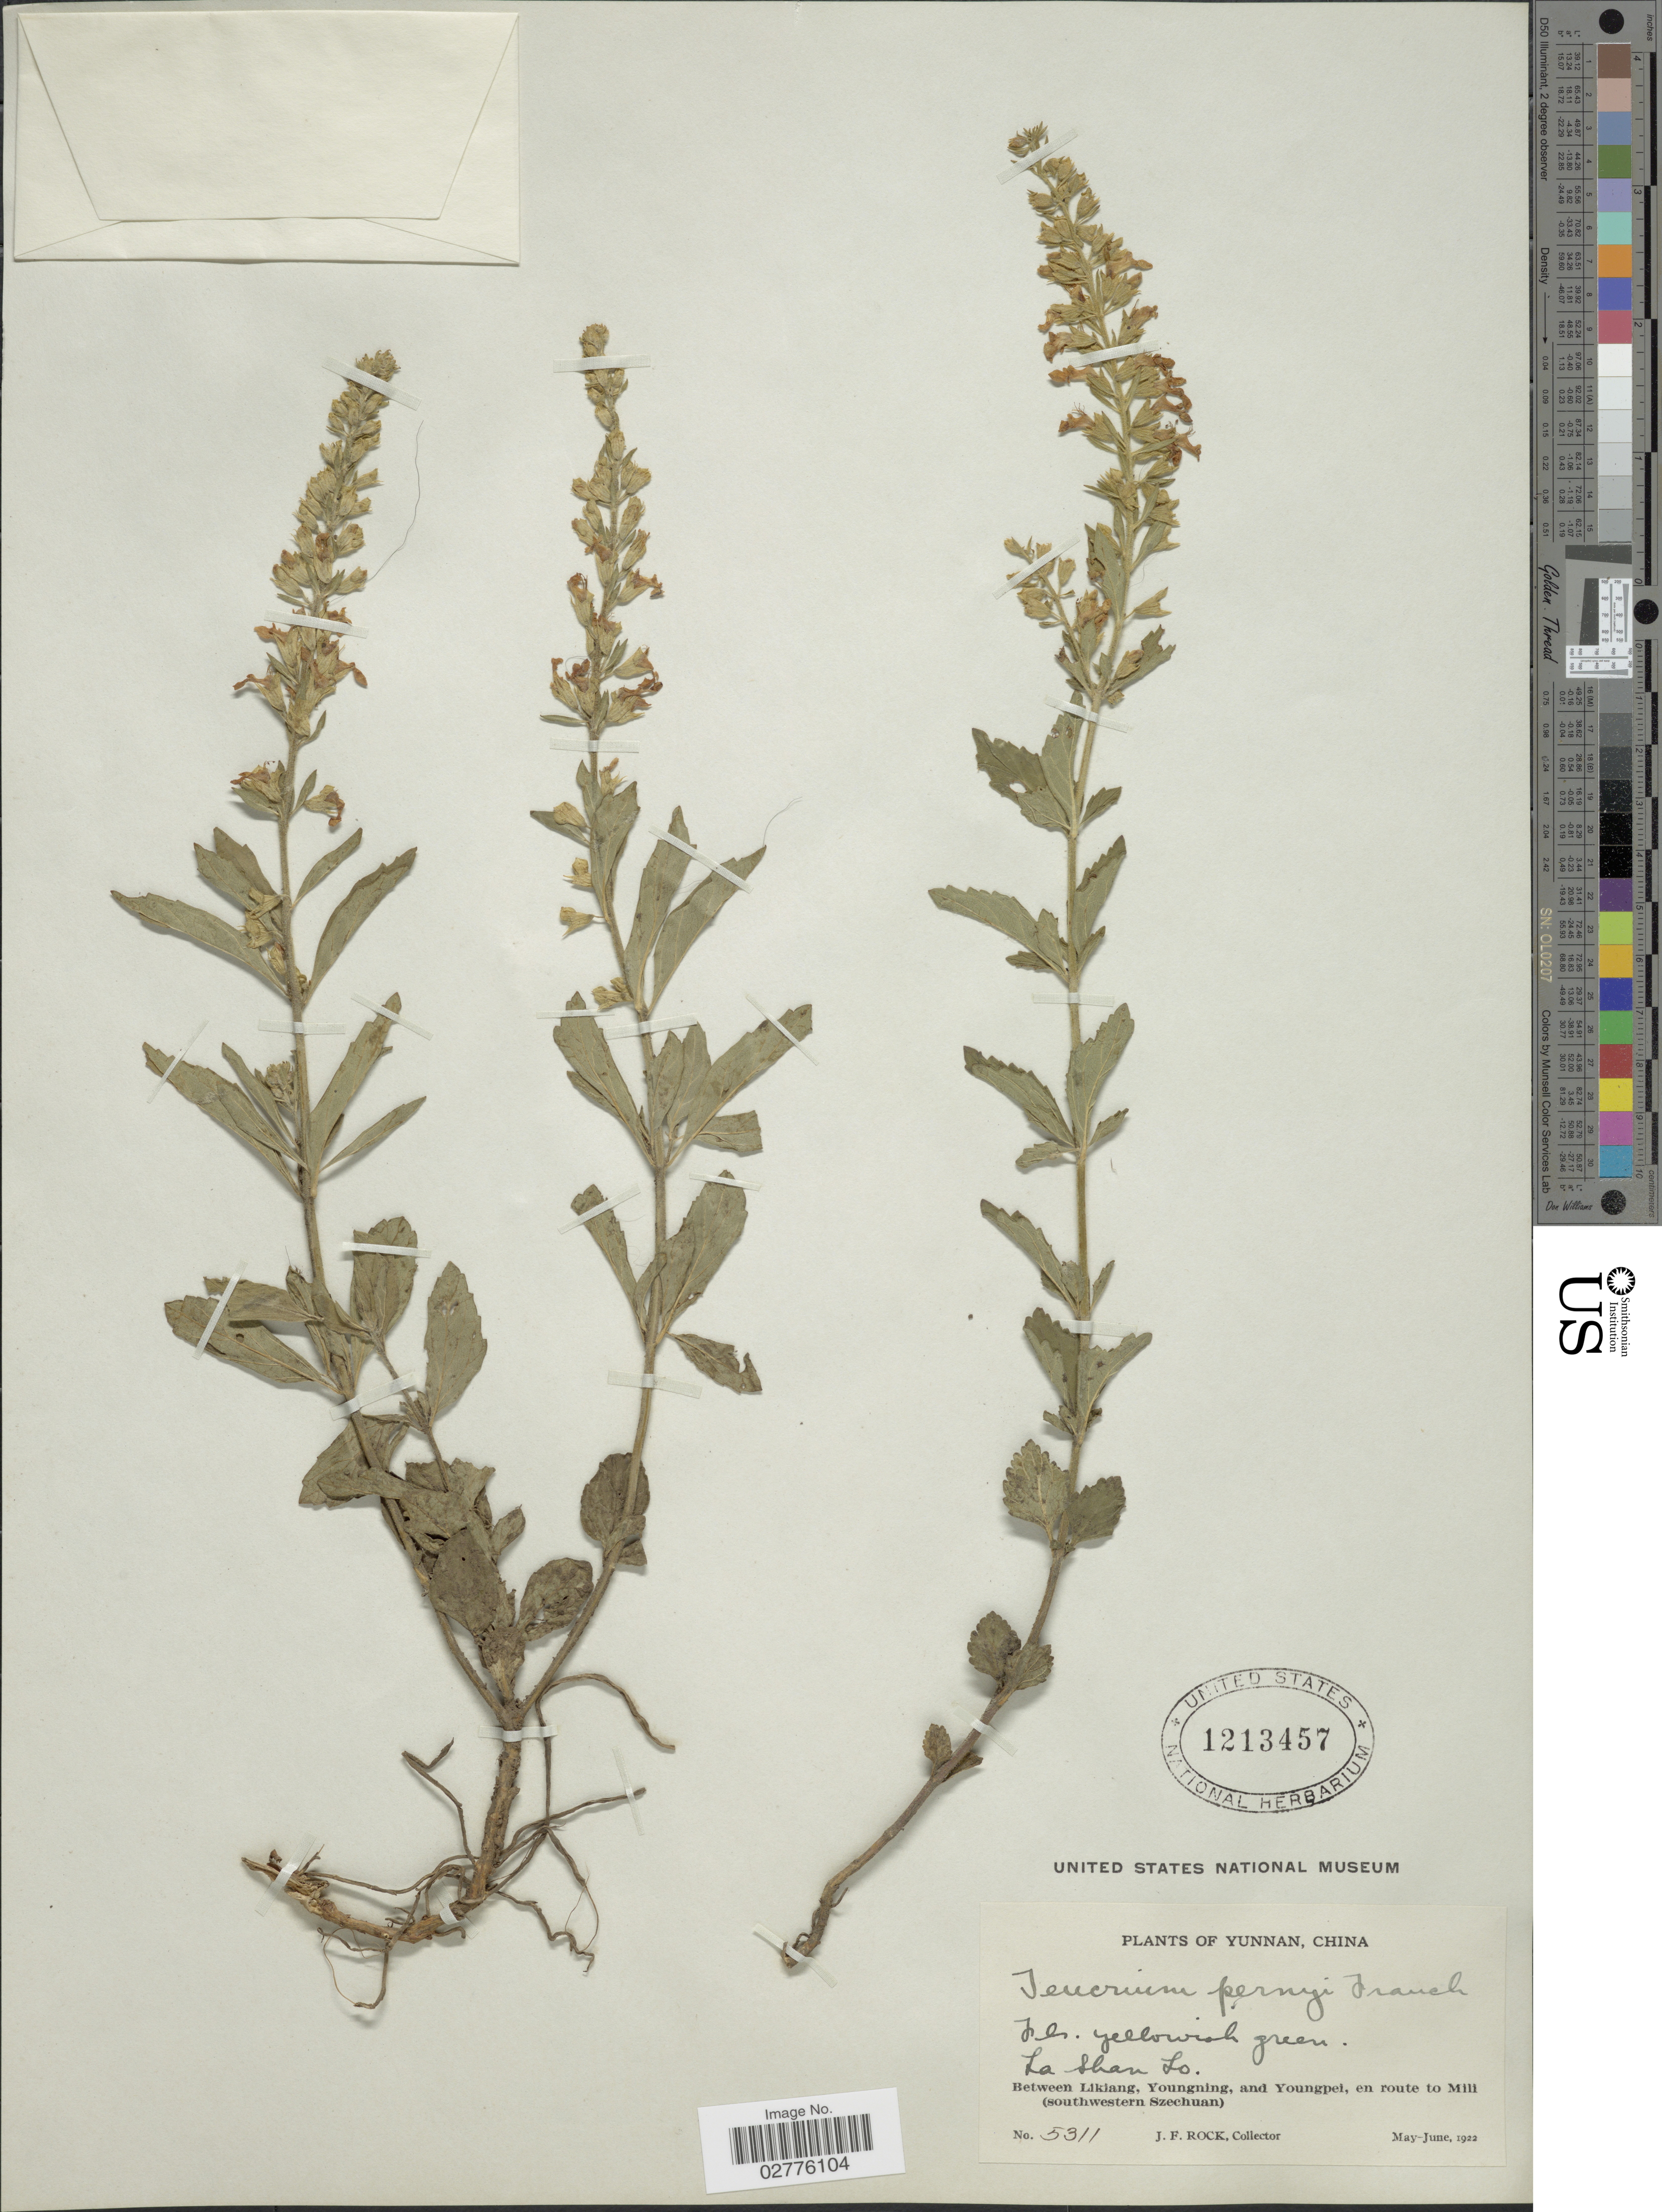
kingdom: Plantae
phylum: Tracheophyta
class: Magnoliopsida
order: Lamiales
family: Lamiaceae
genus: Teucrium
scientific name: Teucrium pernyi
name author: Franch.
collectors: J. Rock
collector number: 5311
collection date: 1922-05/1922-06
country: China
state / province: Yunnan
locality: La Shan Lo. Between Likiang, Youngning, and Youngpei, en route to Mili (southwestern Szechuan).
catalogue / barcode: US 1213457